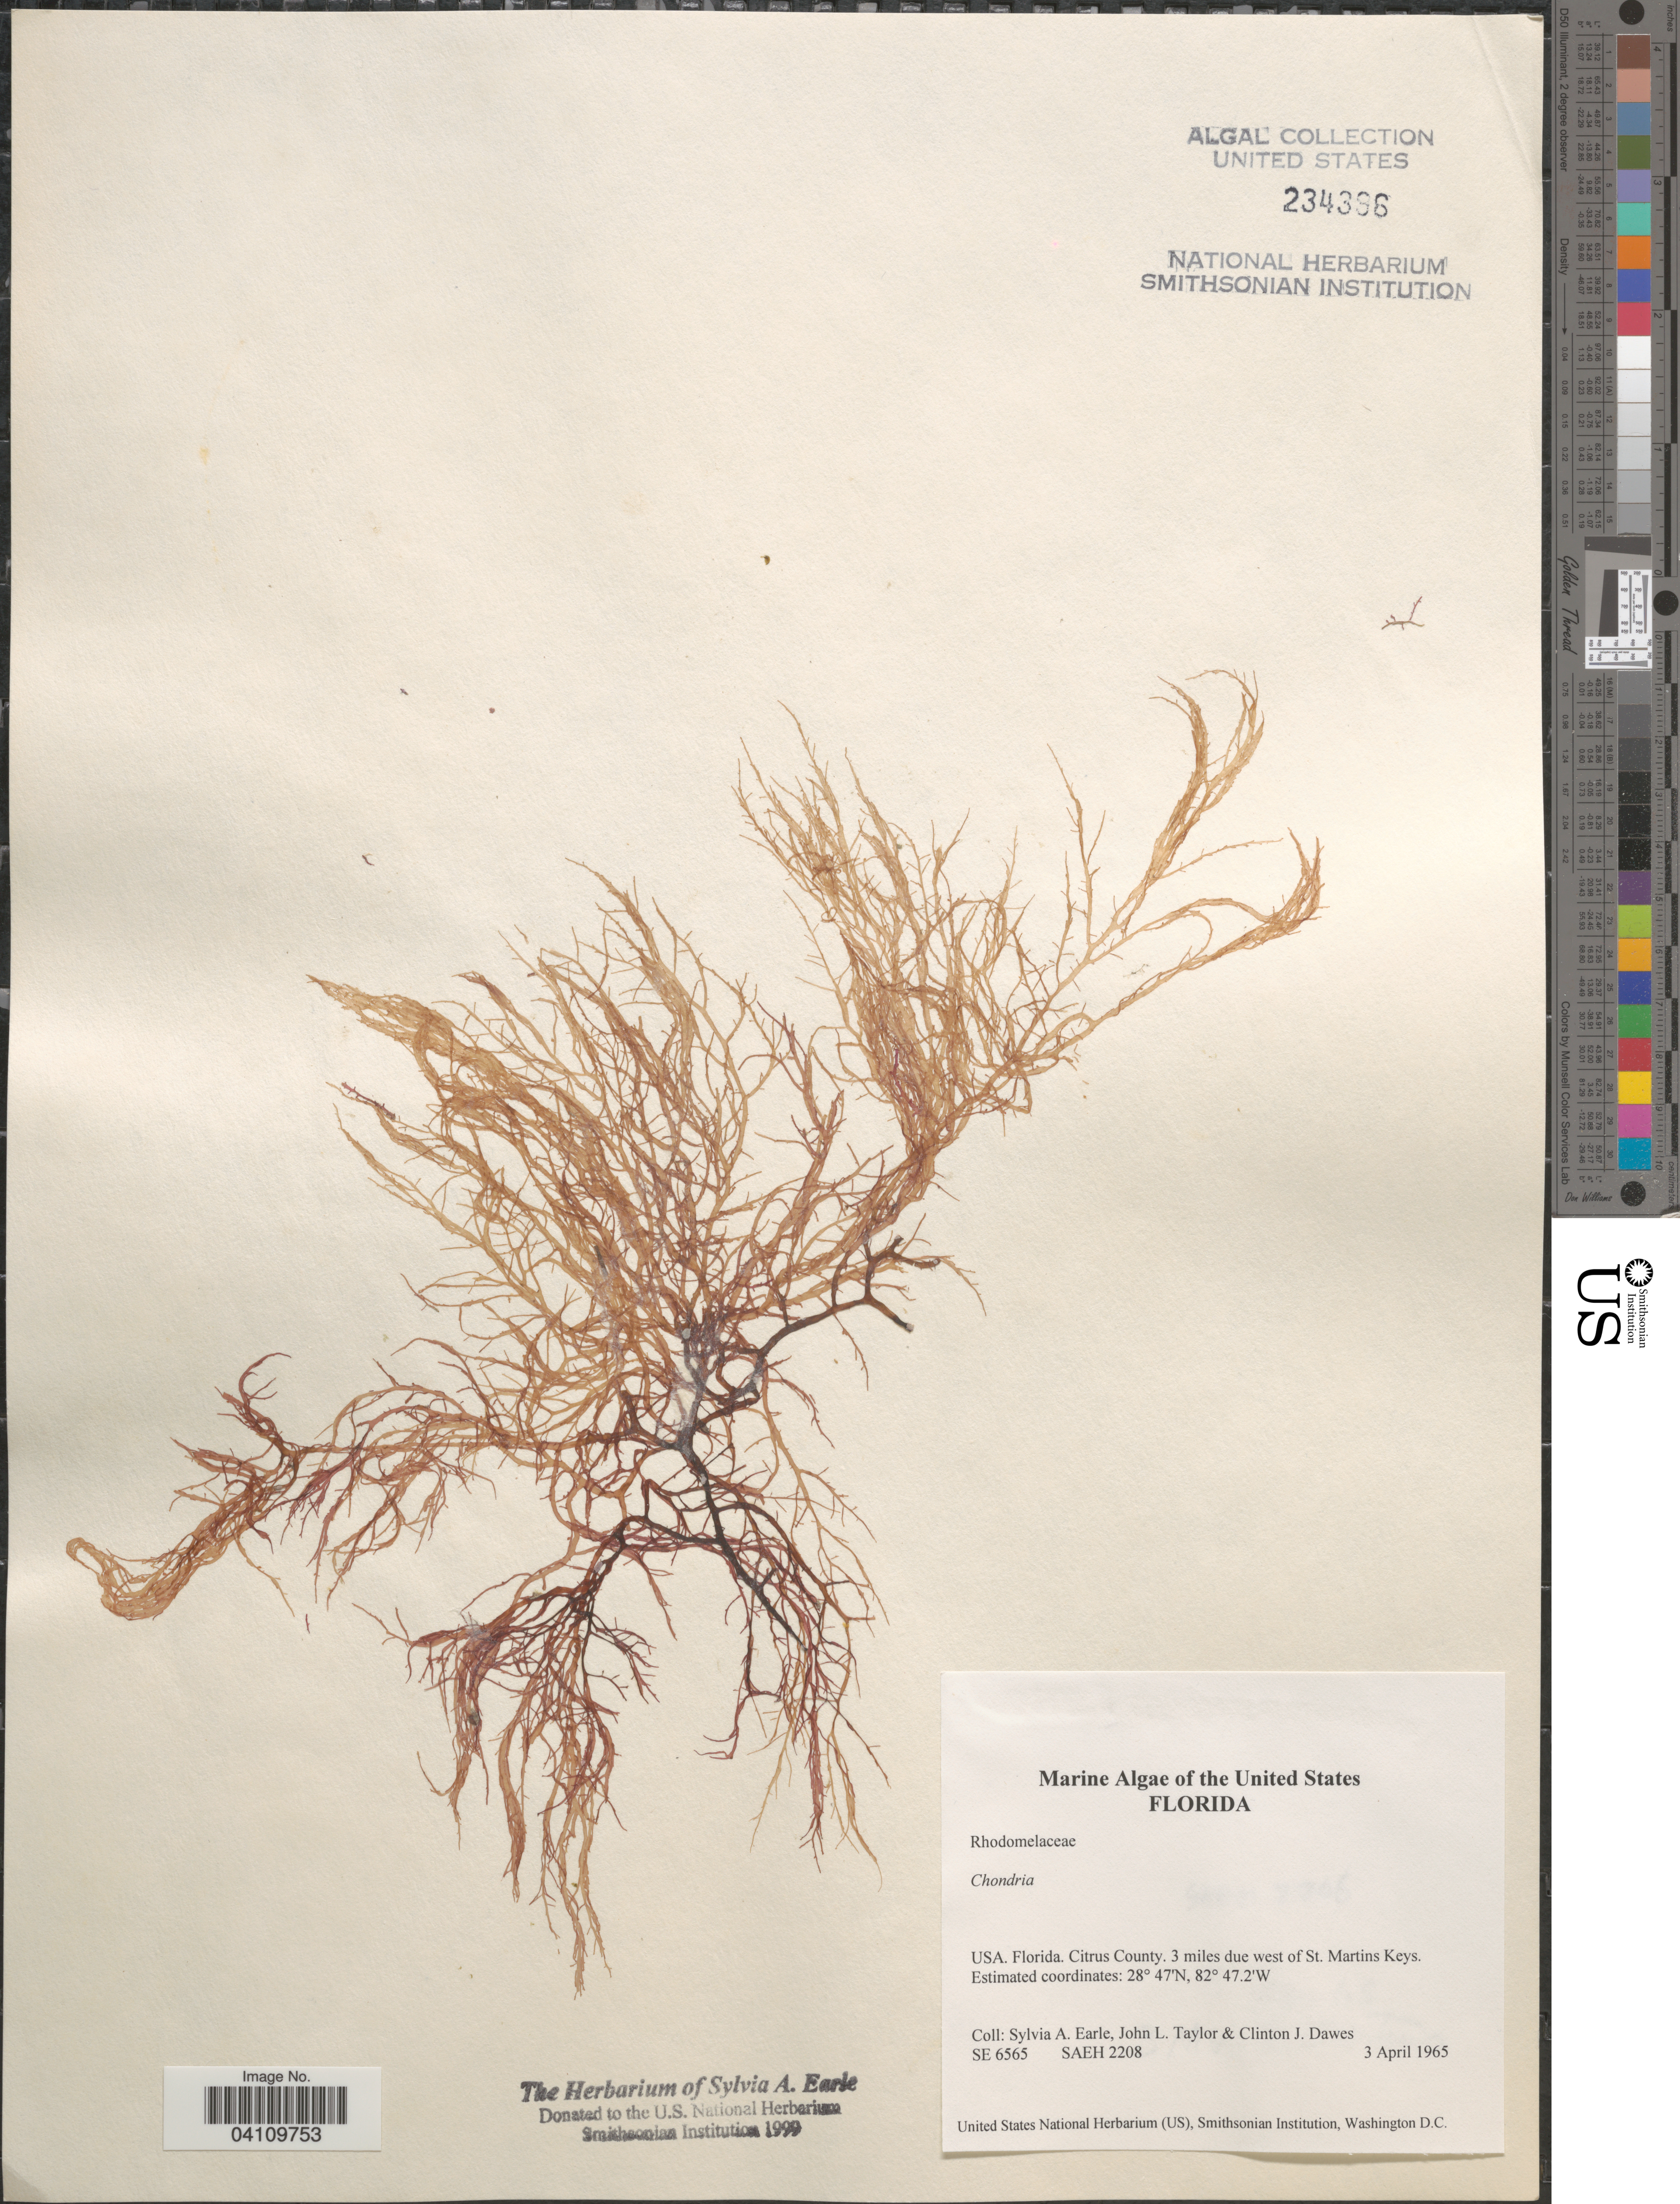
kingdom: Plantae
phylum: Rhodophyta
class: Florideophyceae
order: Ceramiales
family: Rhodomelaceae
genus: Chondria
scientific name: Chondria sp.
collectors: S. A. Earle, J. L. Taylor & C. Dawes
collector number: SE 6565/SAEH 2208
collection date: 1965-04-03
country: United States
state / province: Florida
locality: Citrus County. 3 miles due west of St. Martins Keys.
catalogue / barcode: US 234396